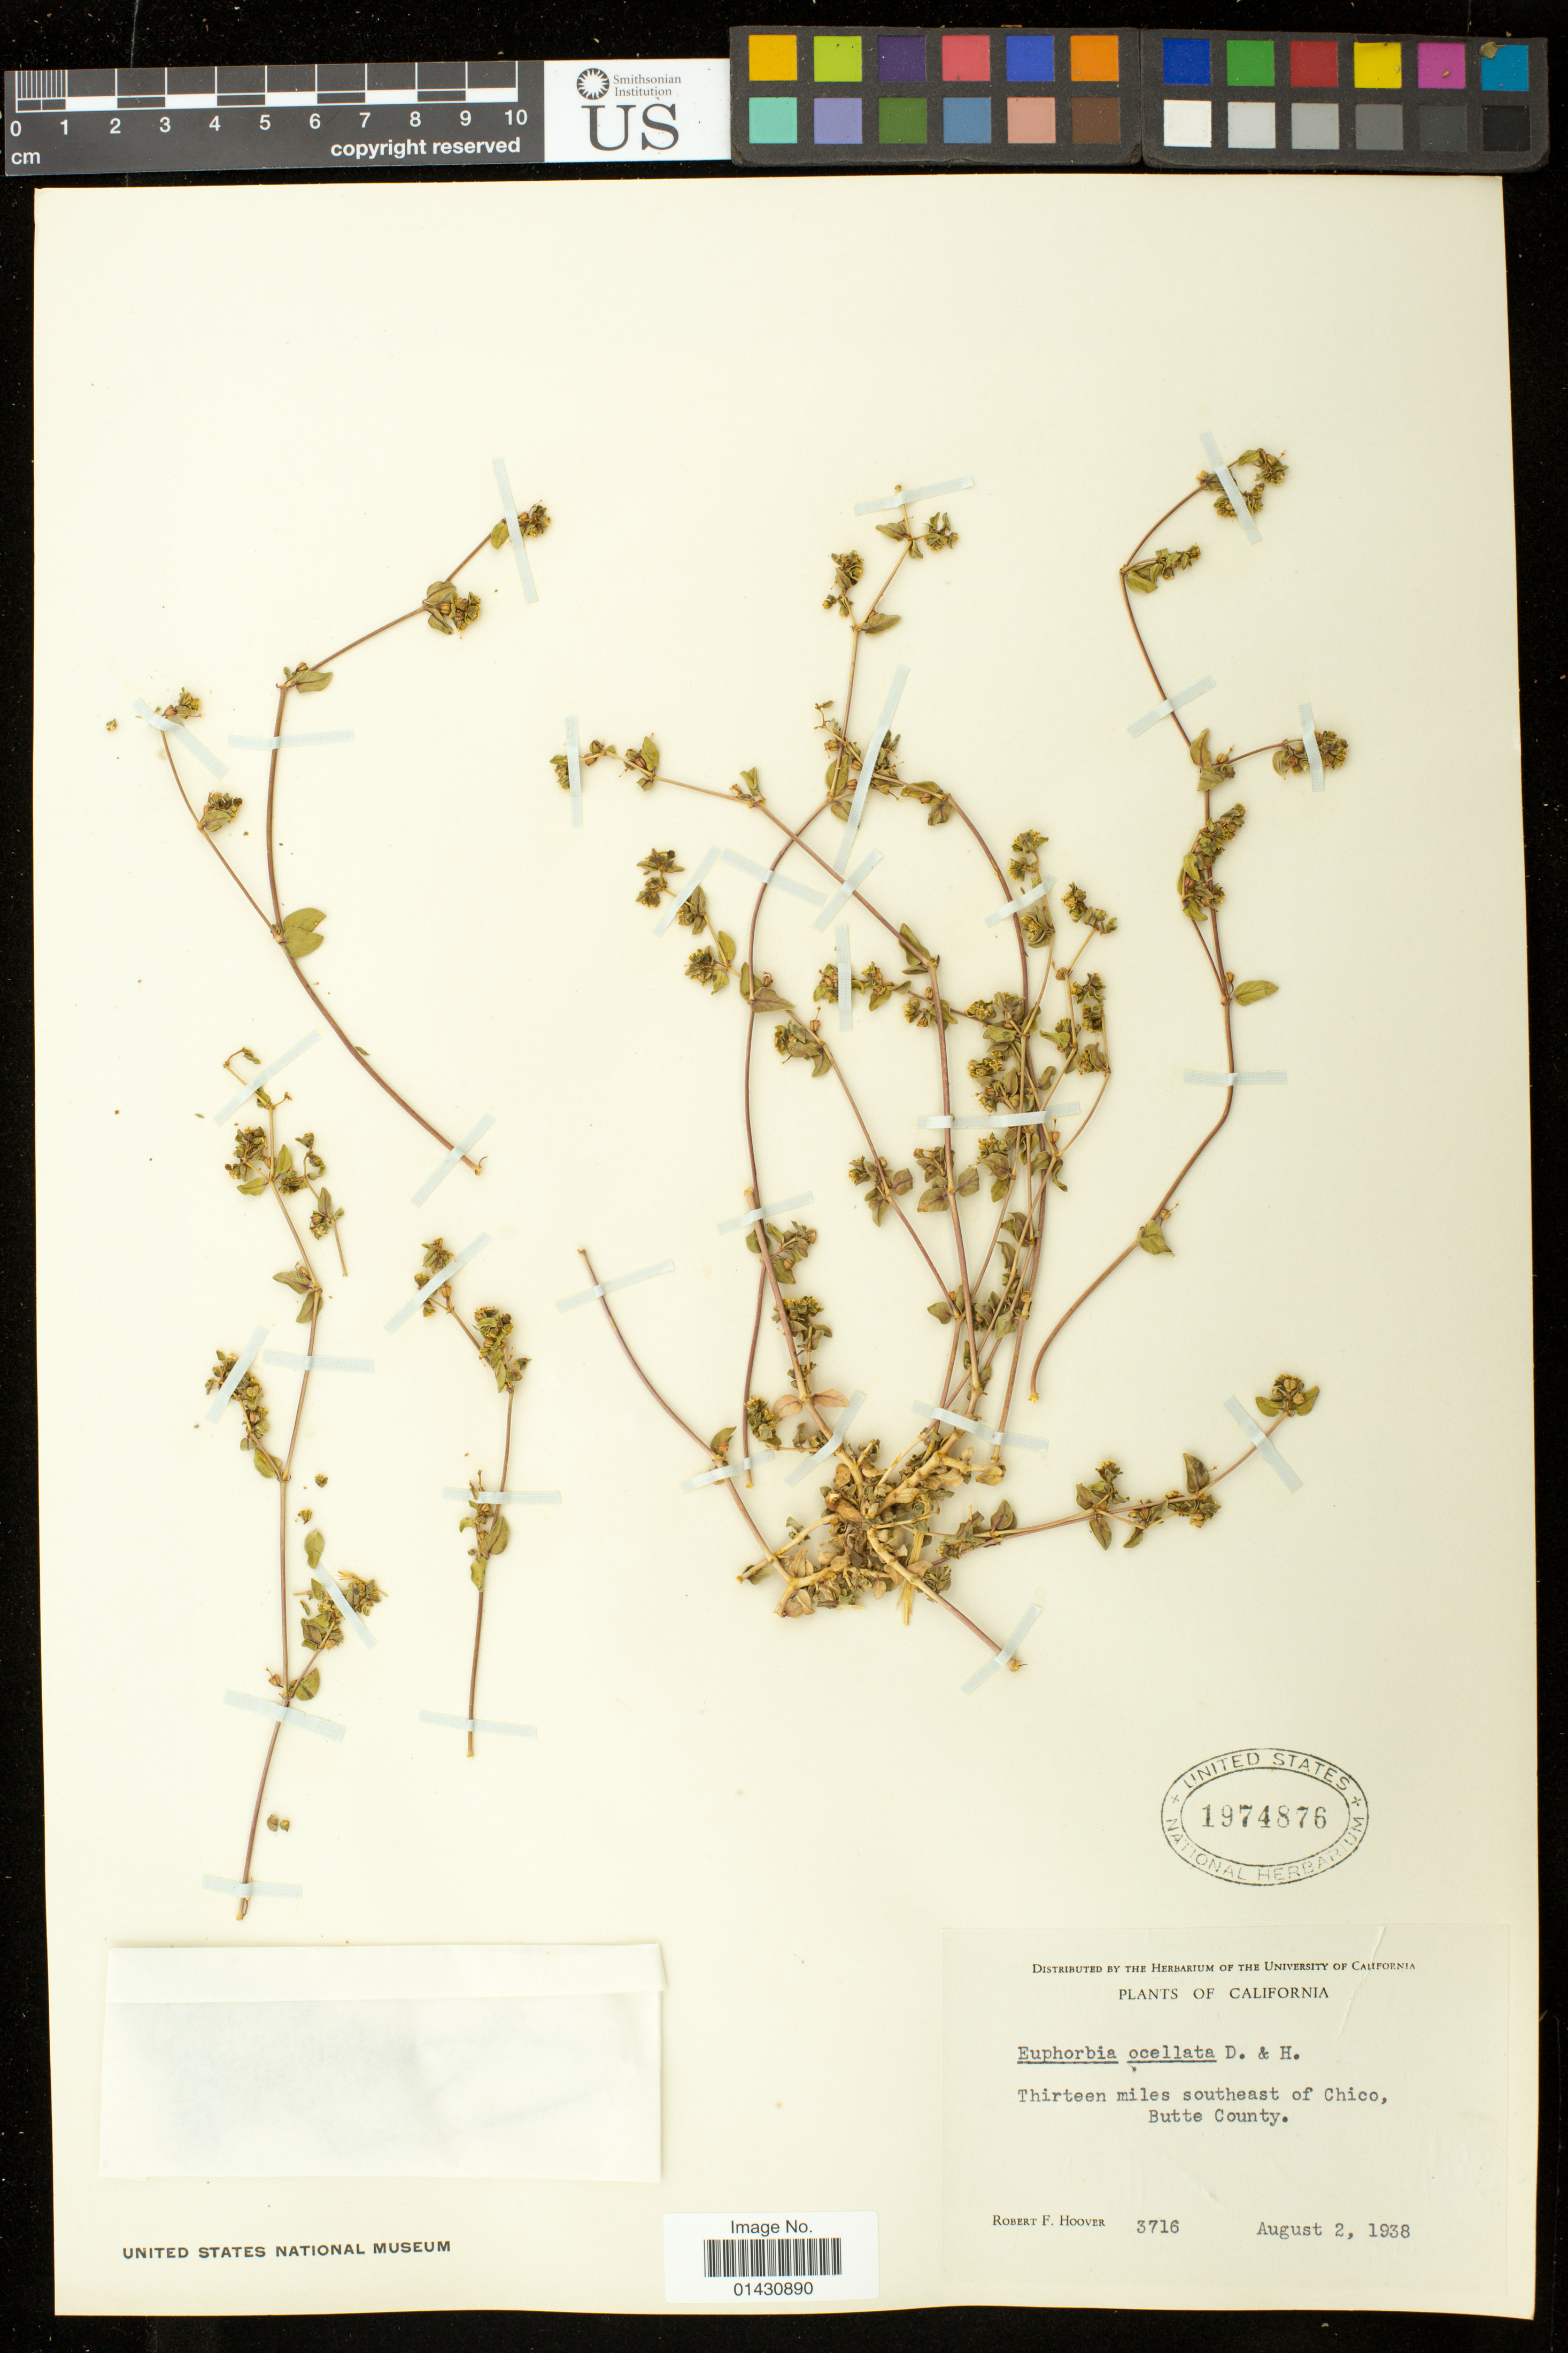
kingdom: Plantae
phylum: Tracheophyta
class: Magnoliopsida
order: Malpighiales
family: Euphorbiaceae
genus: Euphorbia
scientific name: Euphorbia ocellata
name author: Durand & Hilg.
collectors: R. F. Hoover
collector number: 3716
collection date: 1938-08-02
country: United States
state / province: California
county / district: Butte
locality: Thirteen miles southeast of Chico.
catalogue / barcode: US 1974876